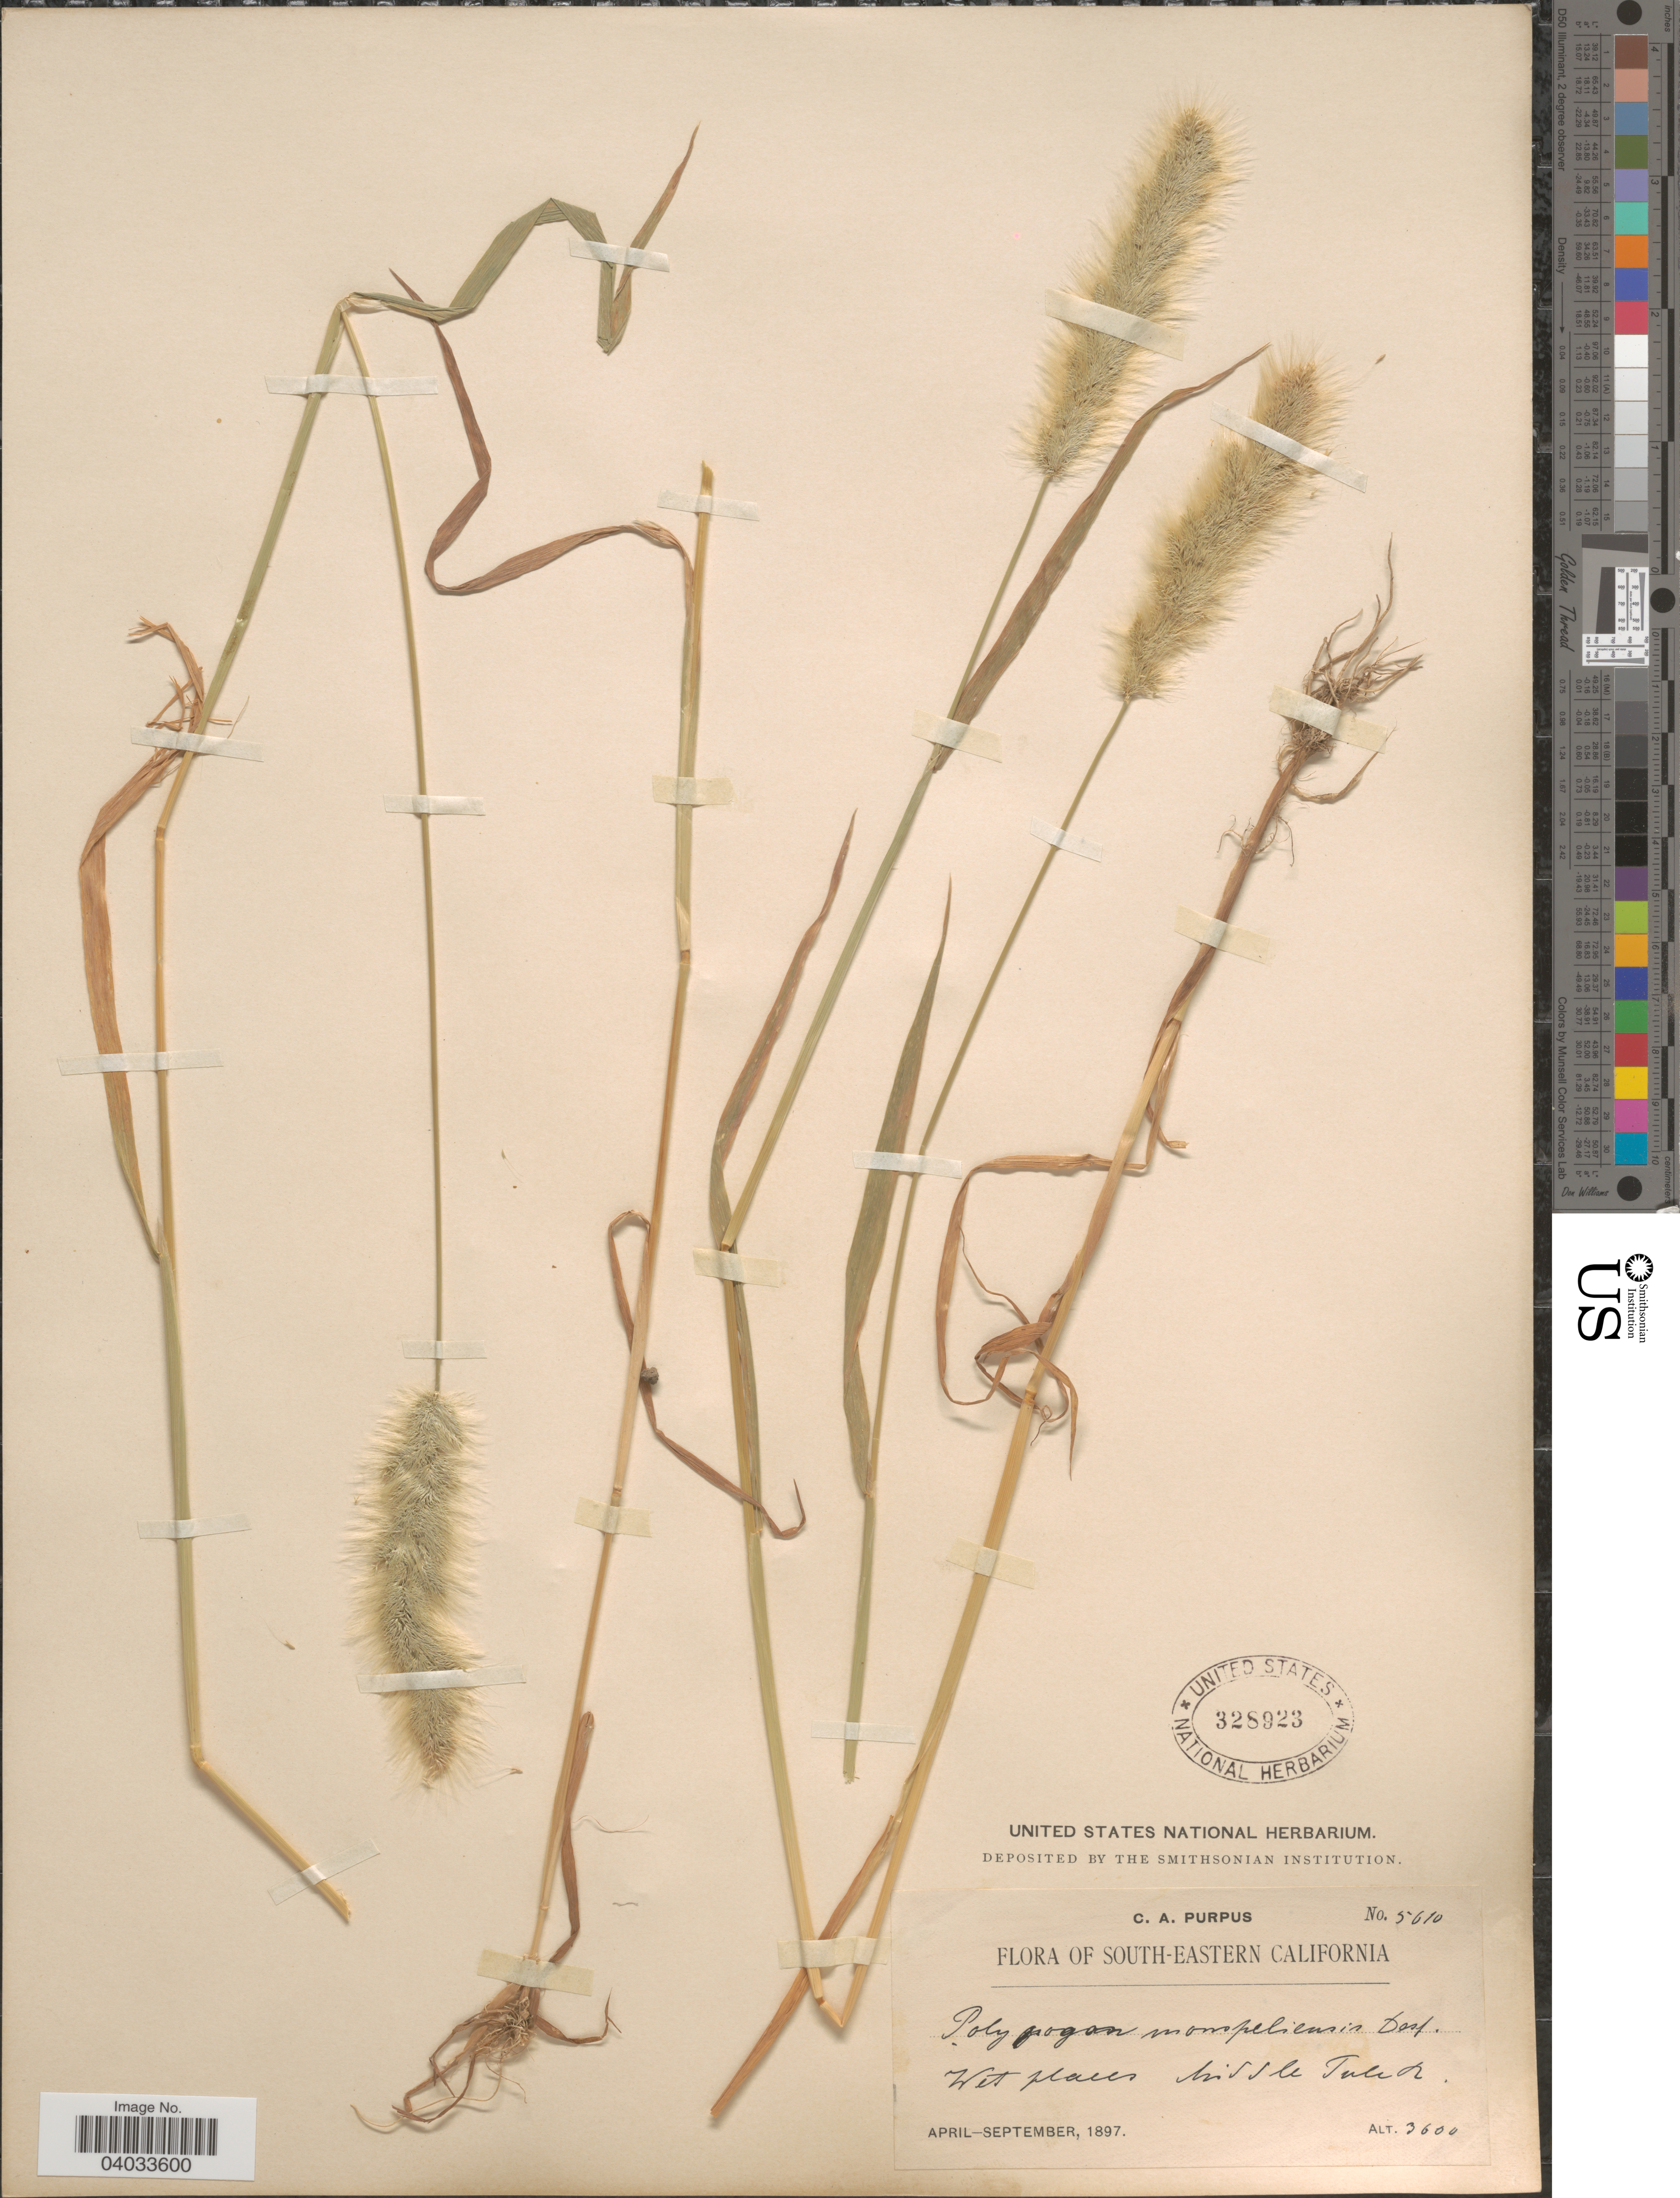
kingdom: Plantae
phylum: Tracheophyta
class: Liliopsida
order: Poales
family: Poaceae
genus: Polypogon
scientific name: Polypogon monspeliensis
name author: (L.) Desf.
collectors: C. A. Purpus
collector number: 5610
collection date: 1897-04/1897-09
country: United States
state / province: California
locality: South-Eastern California. Wet places middle Tule R.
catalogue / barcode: US 328923